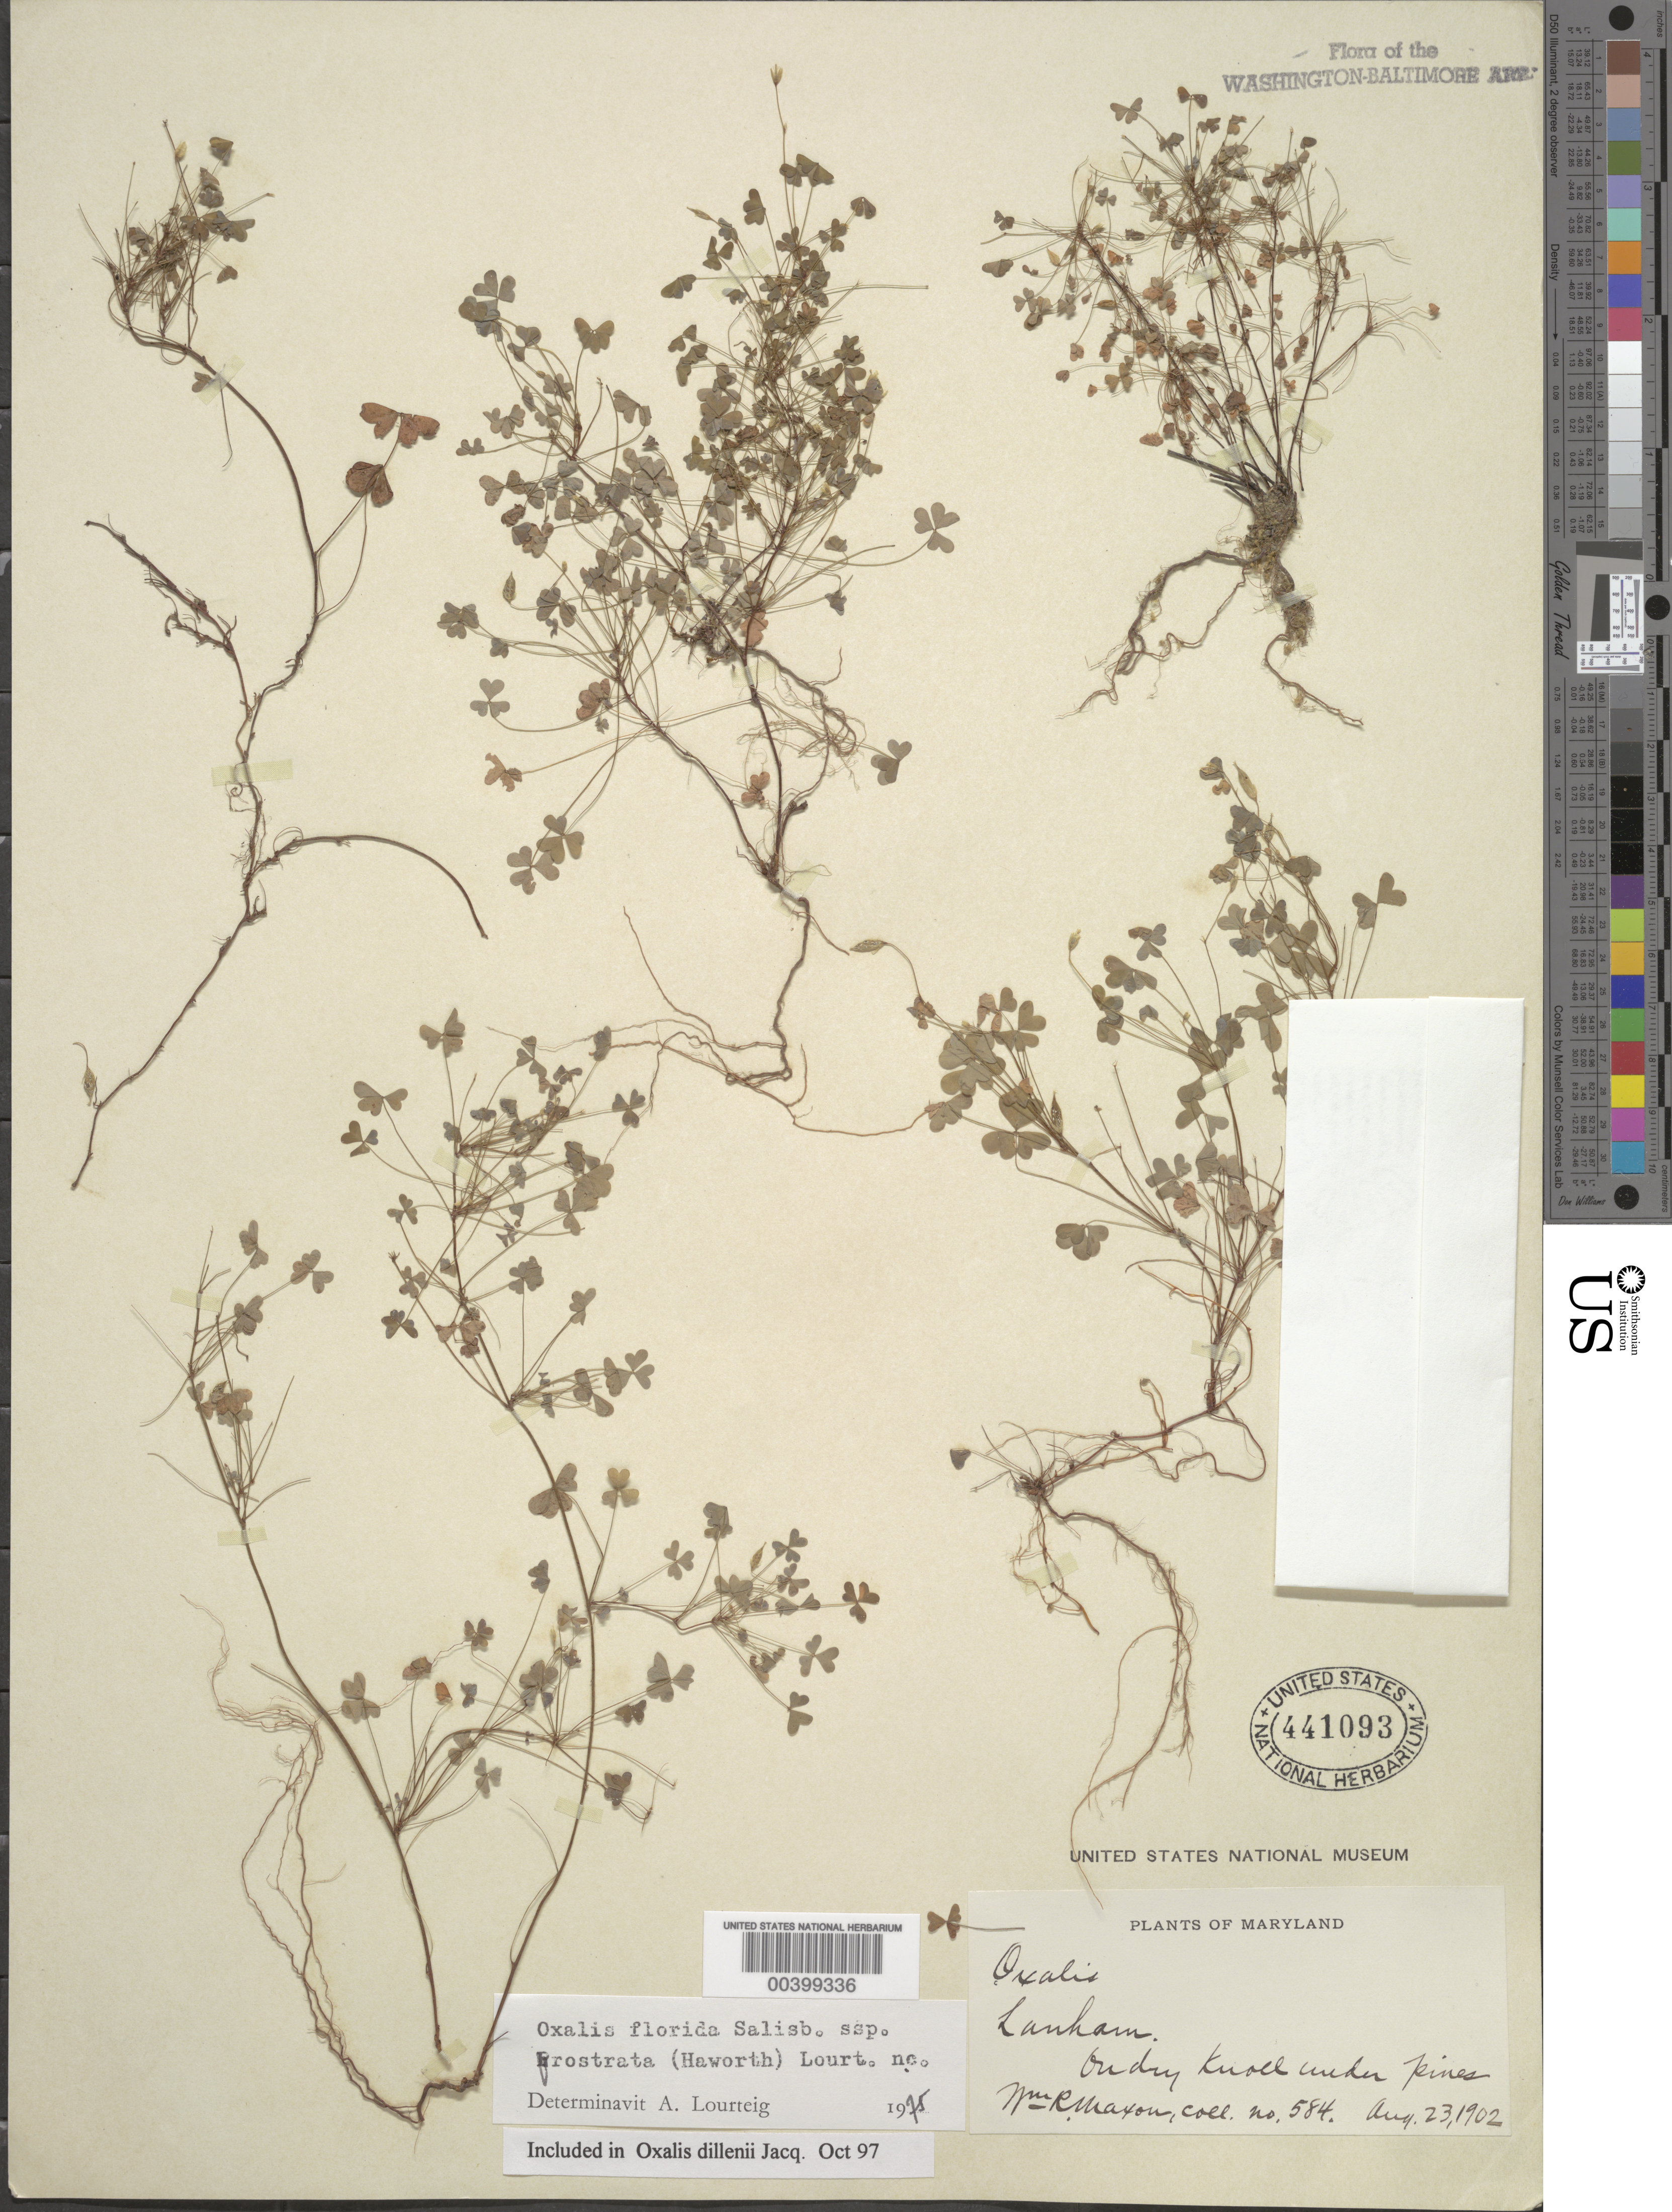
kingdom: Plantae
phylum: Tracheophyta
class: Magnoliopsida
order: Oxalidales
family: Oxalidaceae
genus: Oxalis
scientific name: Oxalis dillenii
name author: Jacq.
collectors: W. R. Maxon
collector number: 584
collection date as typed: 23 Aug 1902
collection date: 1902-08-23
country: United States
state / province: Maryland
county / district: Prince George's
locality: Lanham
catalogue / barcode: US 441093